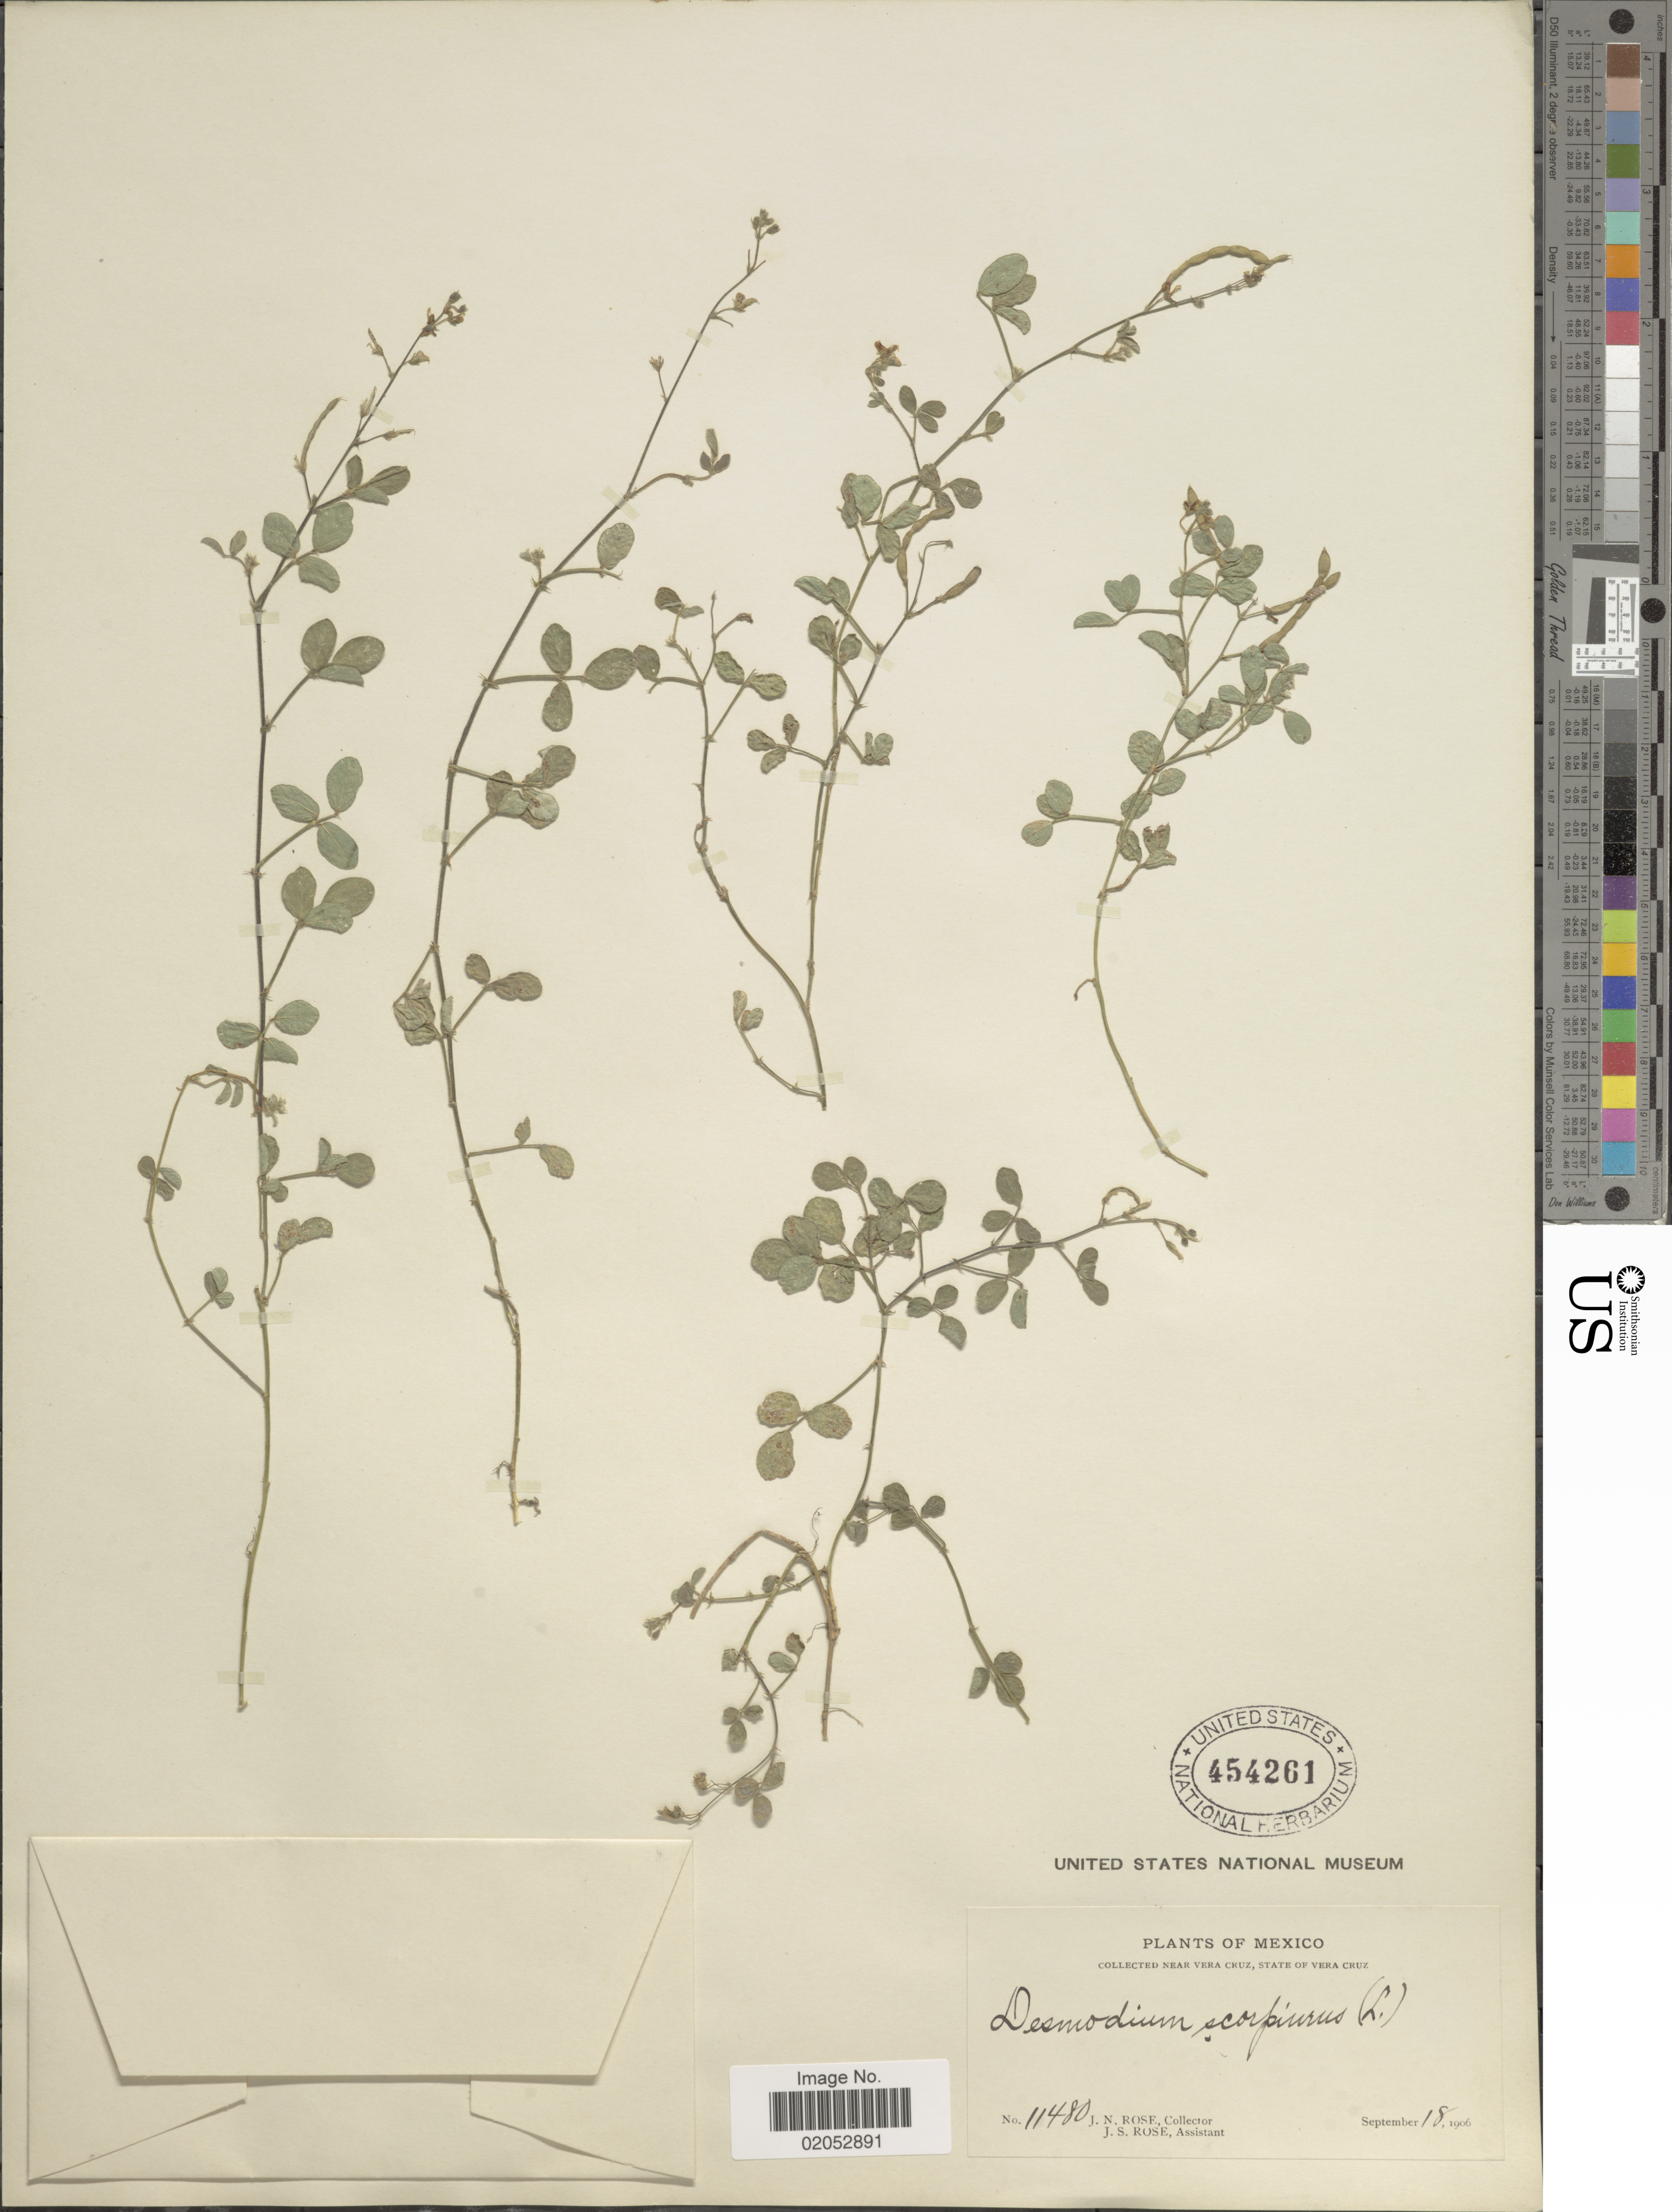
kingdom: Plantae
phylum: Tracheophyta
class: Magnoliopsida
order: Fabales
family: Fabaceae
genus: Desmodium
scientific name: Desmodium scorpiurus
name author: (Sw.) Desv. ex DC.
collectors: J. N. Rose & J. S. Rose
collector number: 11480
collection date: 1906-09-18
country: Mexico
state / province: Veracruz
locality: Near Vera Cruz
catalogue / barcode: US 454261